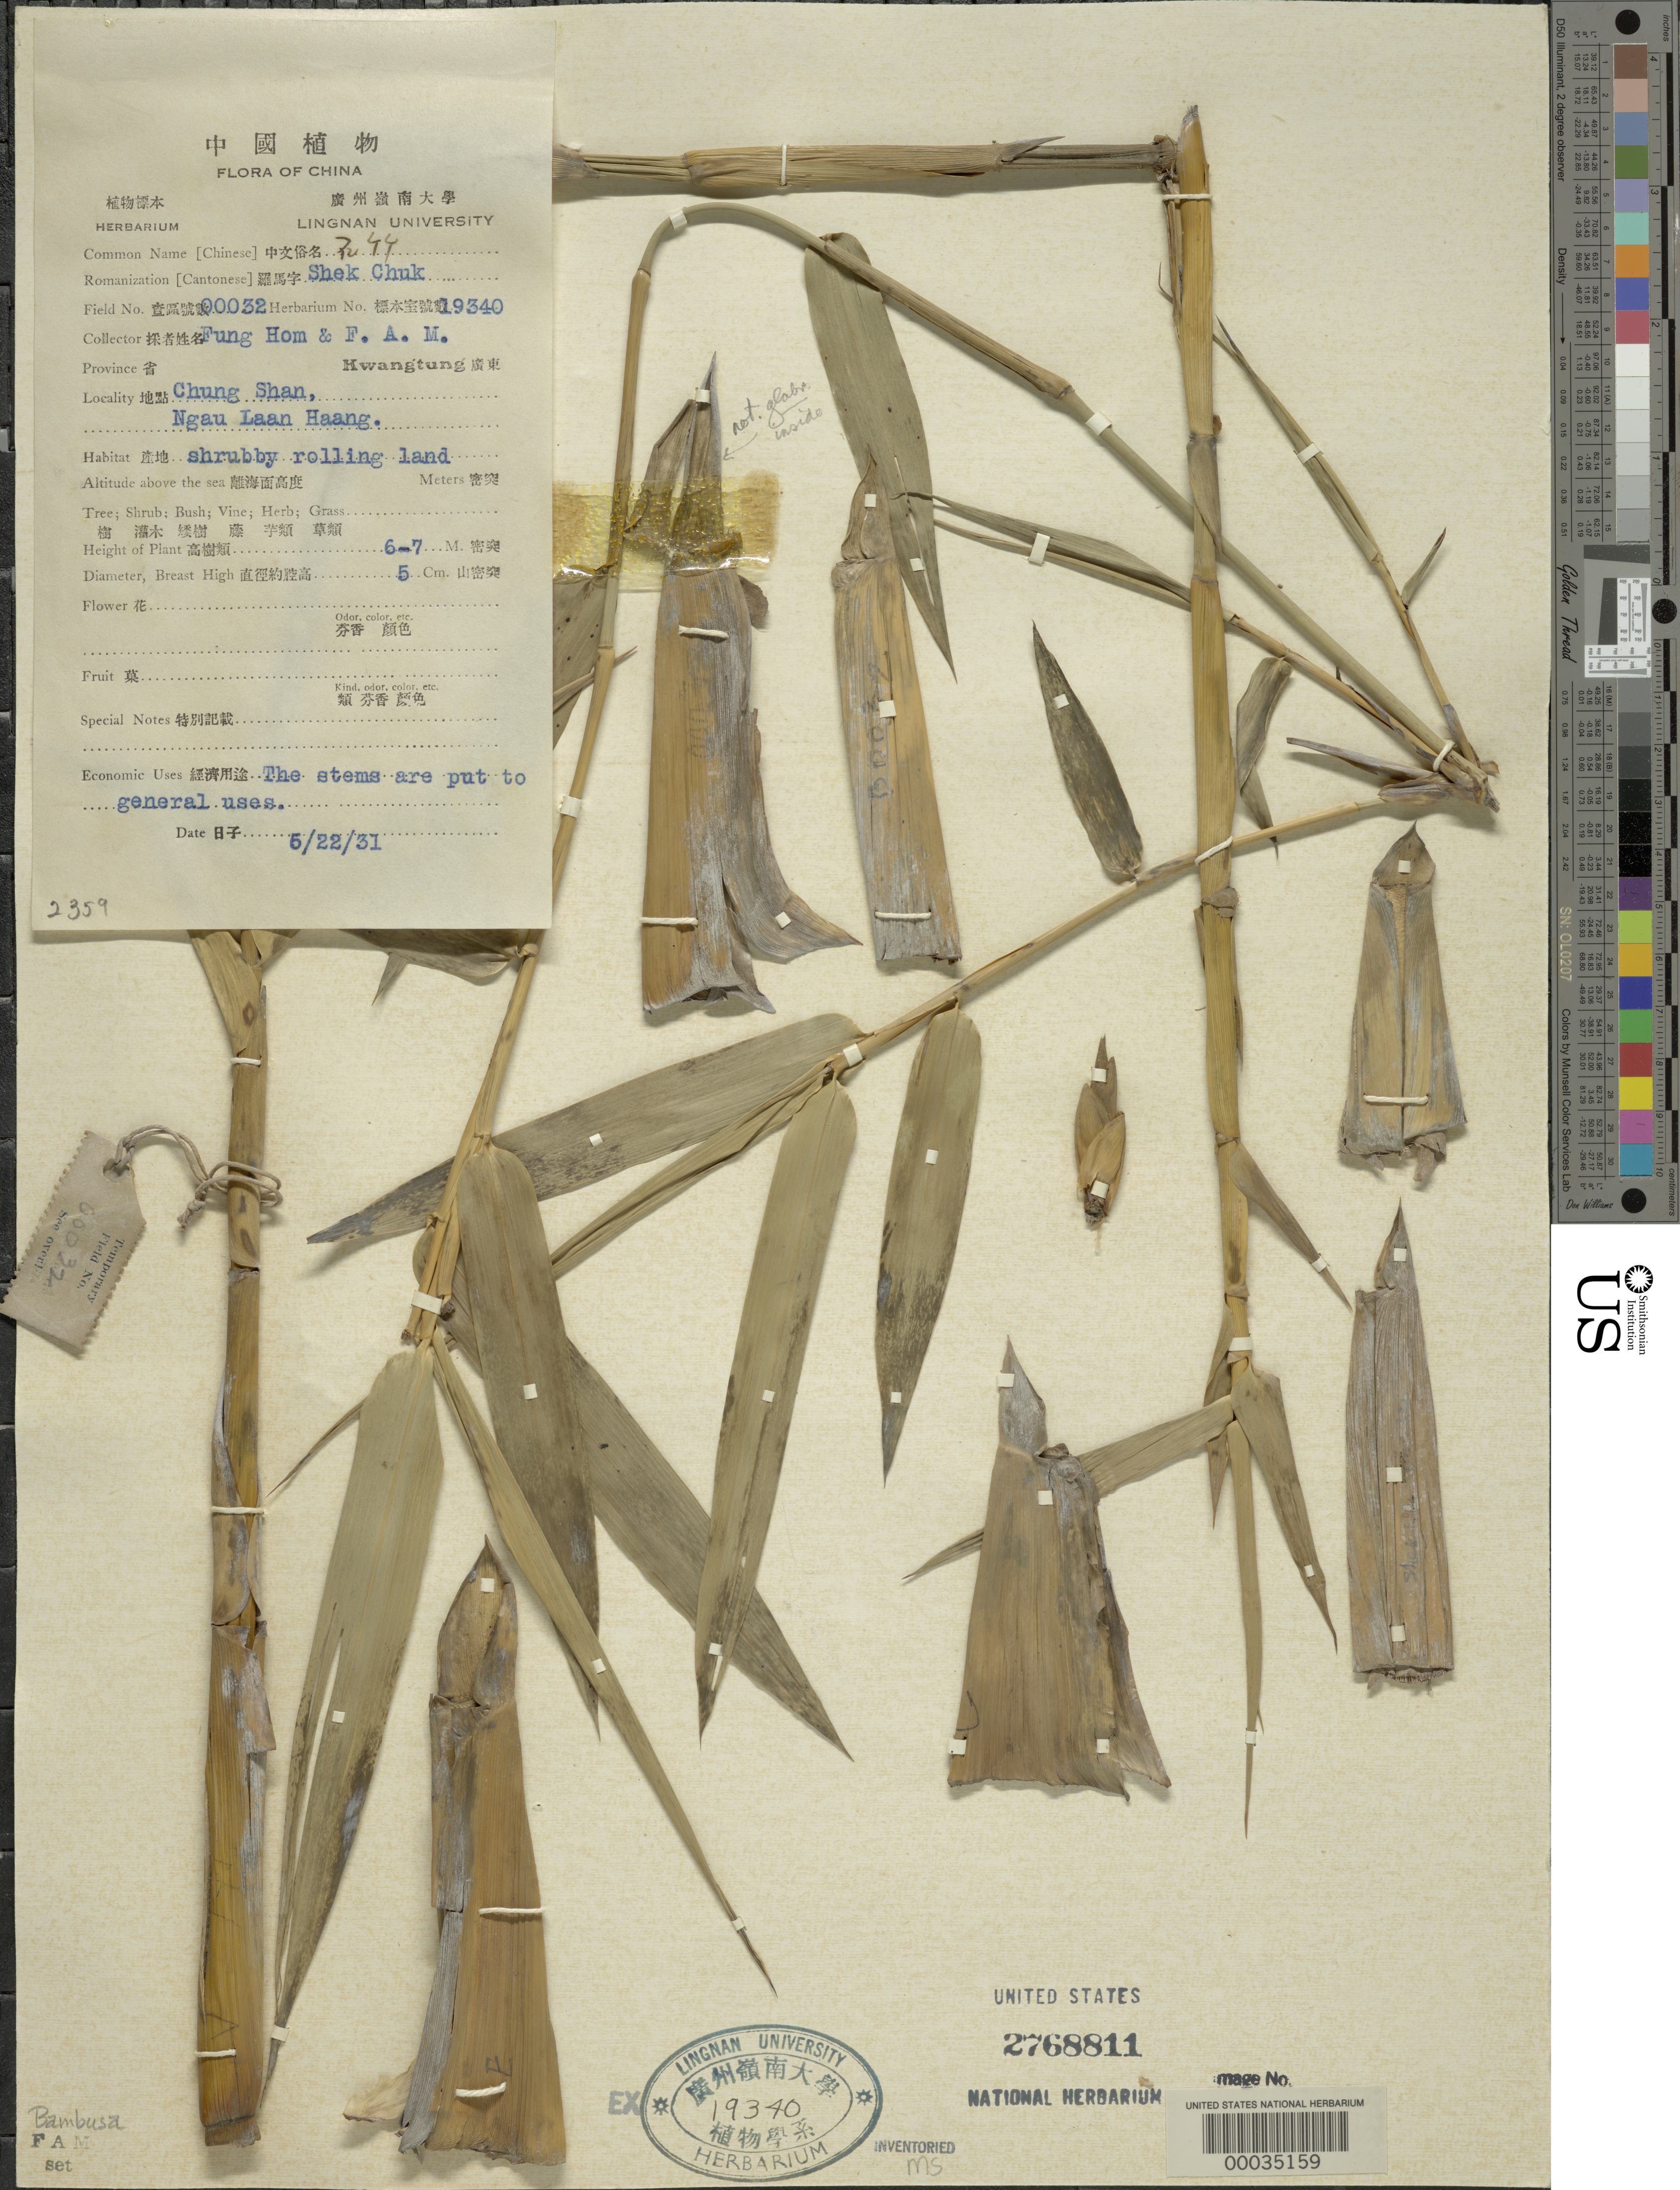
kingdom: Plantae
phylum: Tracheophyta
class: Liliopsida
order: Poales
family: Poaceae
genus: Bambusa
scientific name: Bambusa sp.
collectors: H. L. Fung & F. A. McClure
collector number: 32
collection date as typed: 22 May 1931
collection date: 1931-05-22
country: China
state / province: Guangdong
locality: Chung shan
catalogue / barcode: US 2768811